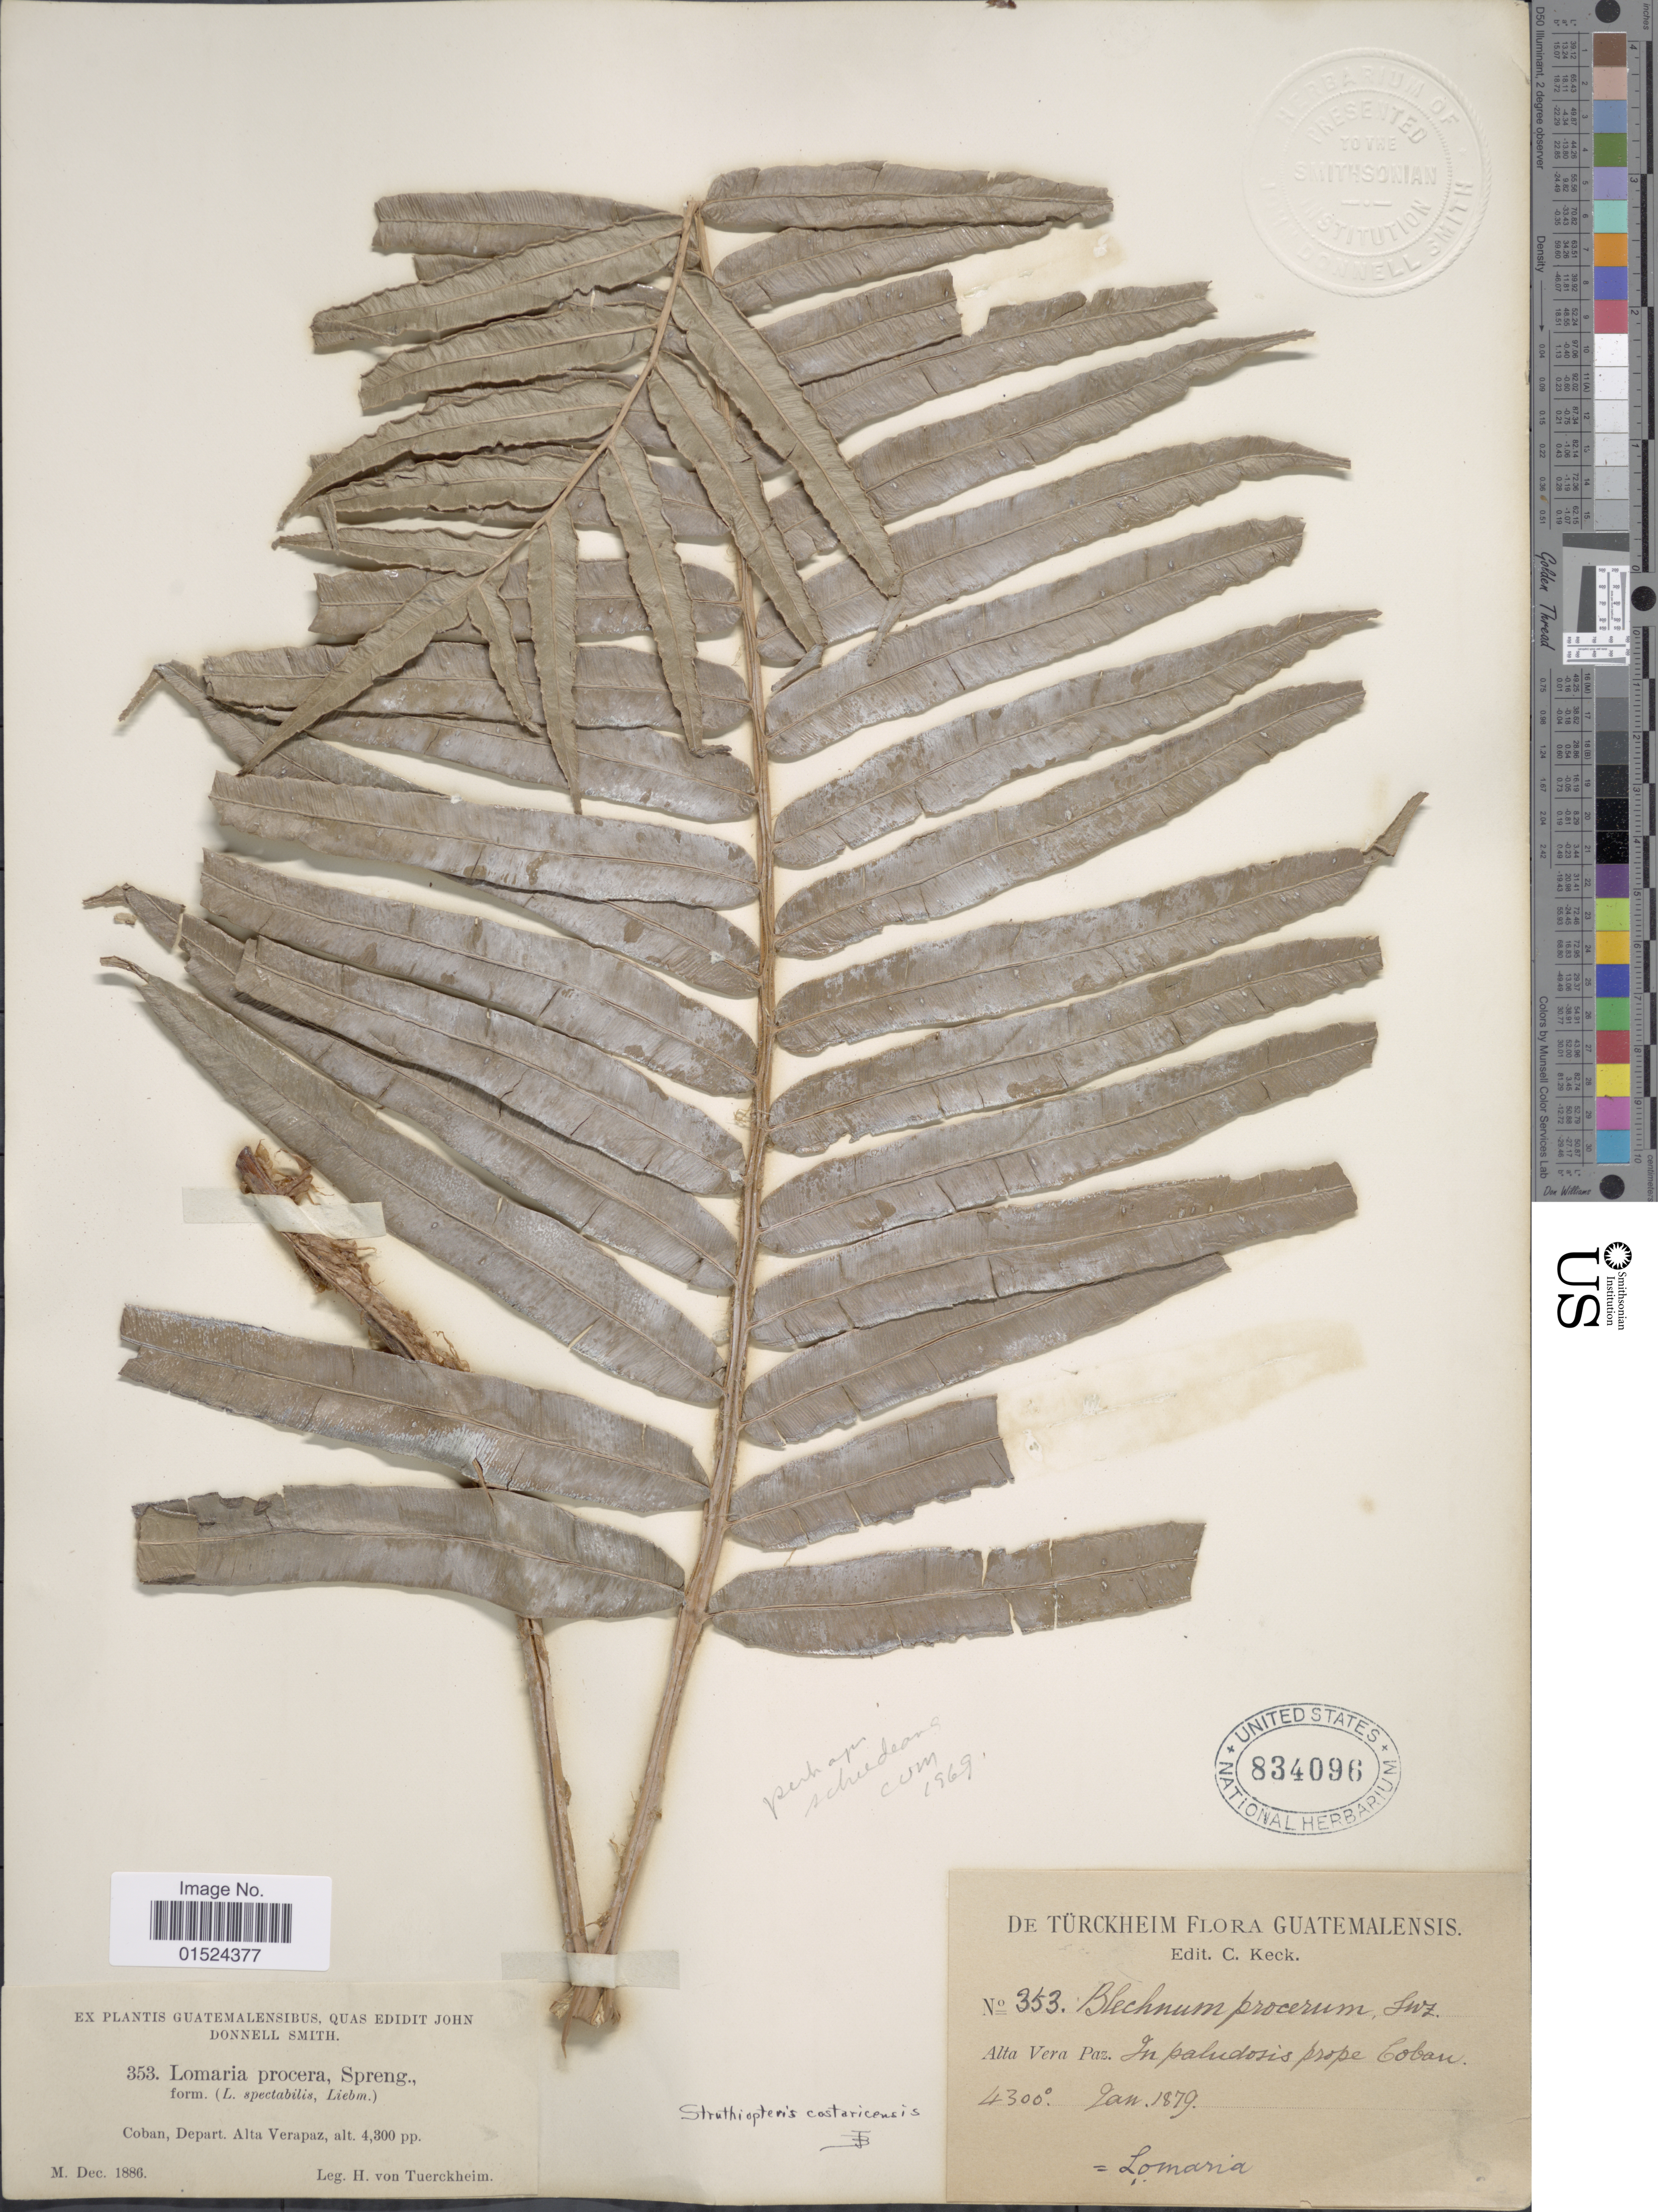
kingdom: Plantae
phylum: Tracheophyta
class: Polypodiopsida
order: Polypodiales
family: Blechnaceae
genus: Blechnum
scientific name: Blechnum schiedeanum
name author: (Schltdl. ex C. Presl) Hieron.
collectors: H. von Türckheim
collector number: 353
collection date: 1886-12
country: Guatemala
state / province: Alta Verapaz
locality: Coban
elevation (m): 1311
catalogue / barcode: US 834096